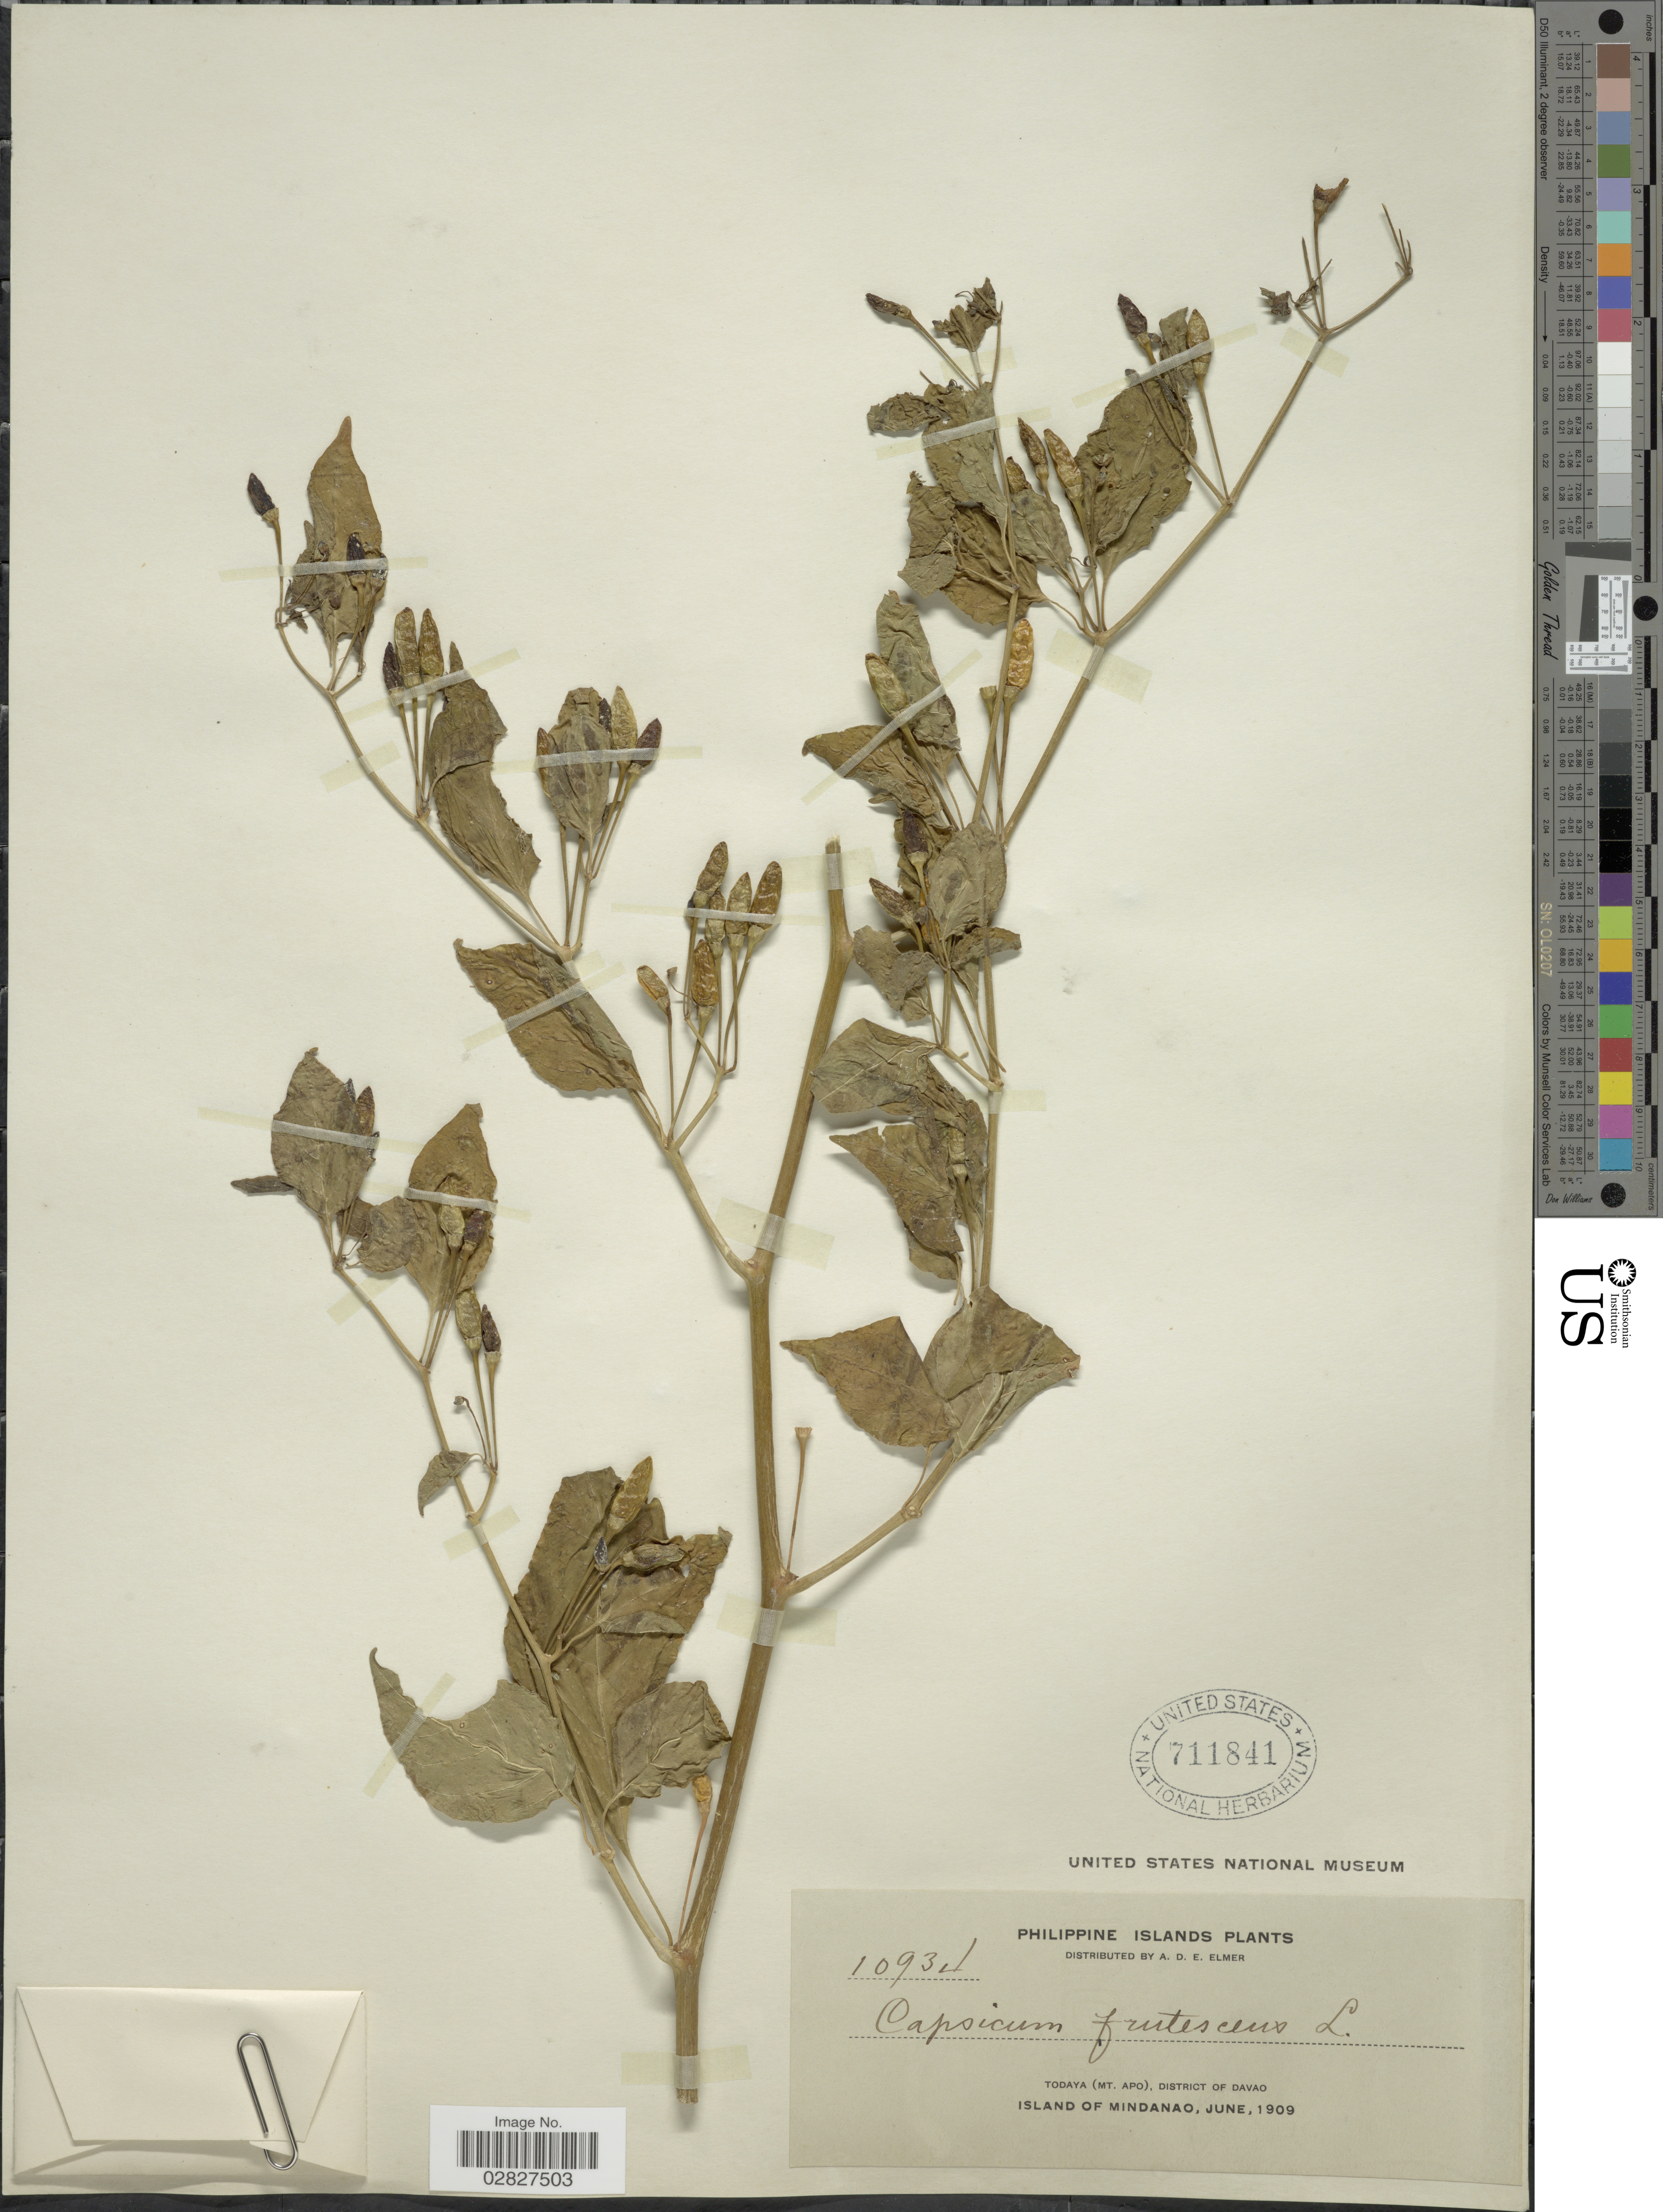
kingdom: Plantae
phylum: Tracheophyta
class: Magnoliopsida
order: Solanales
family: Solanaceae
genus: Capsicum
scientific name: Capsicum frutescens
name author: L.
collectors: A. D. E. Elmer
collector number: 10934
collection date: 1909-06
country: Philippines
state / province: Davao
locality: Todaya (Mt. Apo), District of Davao. Island of Mindanao.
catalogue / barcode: US 711841